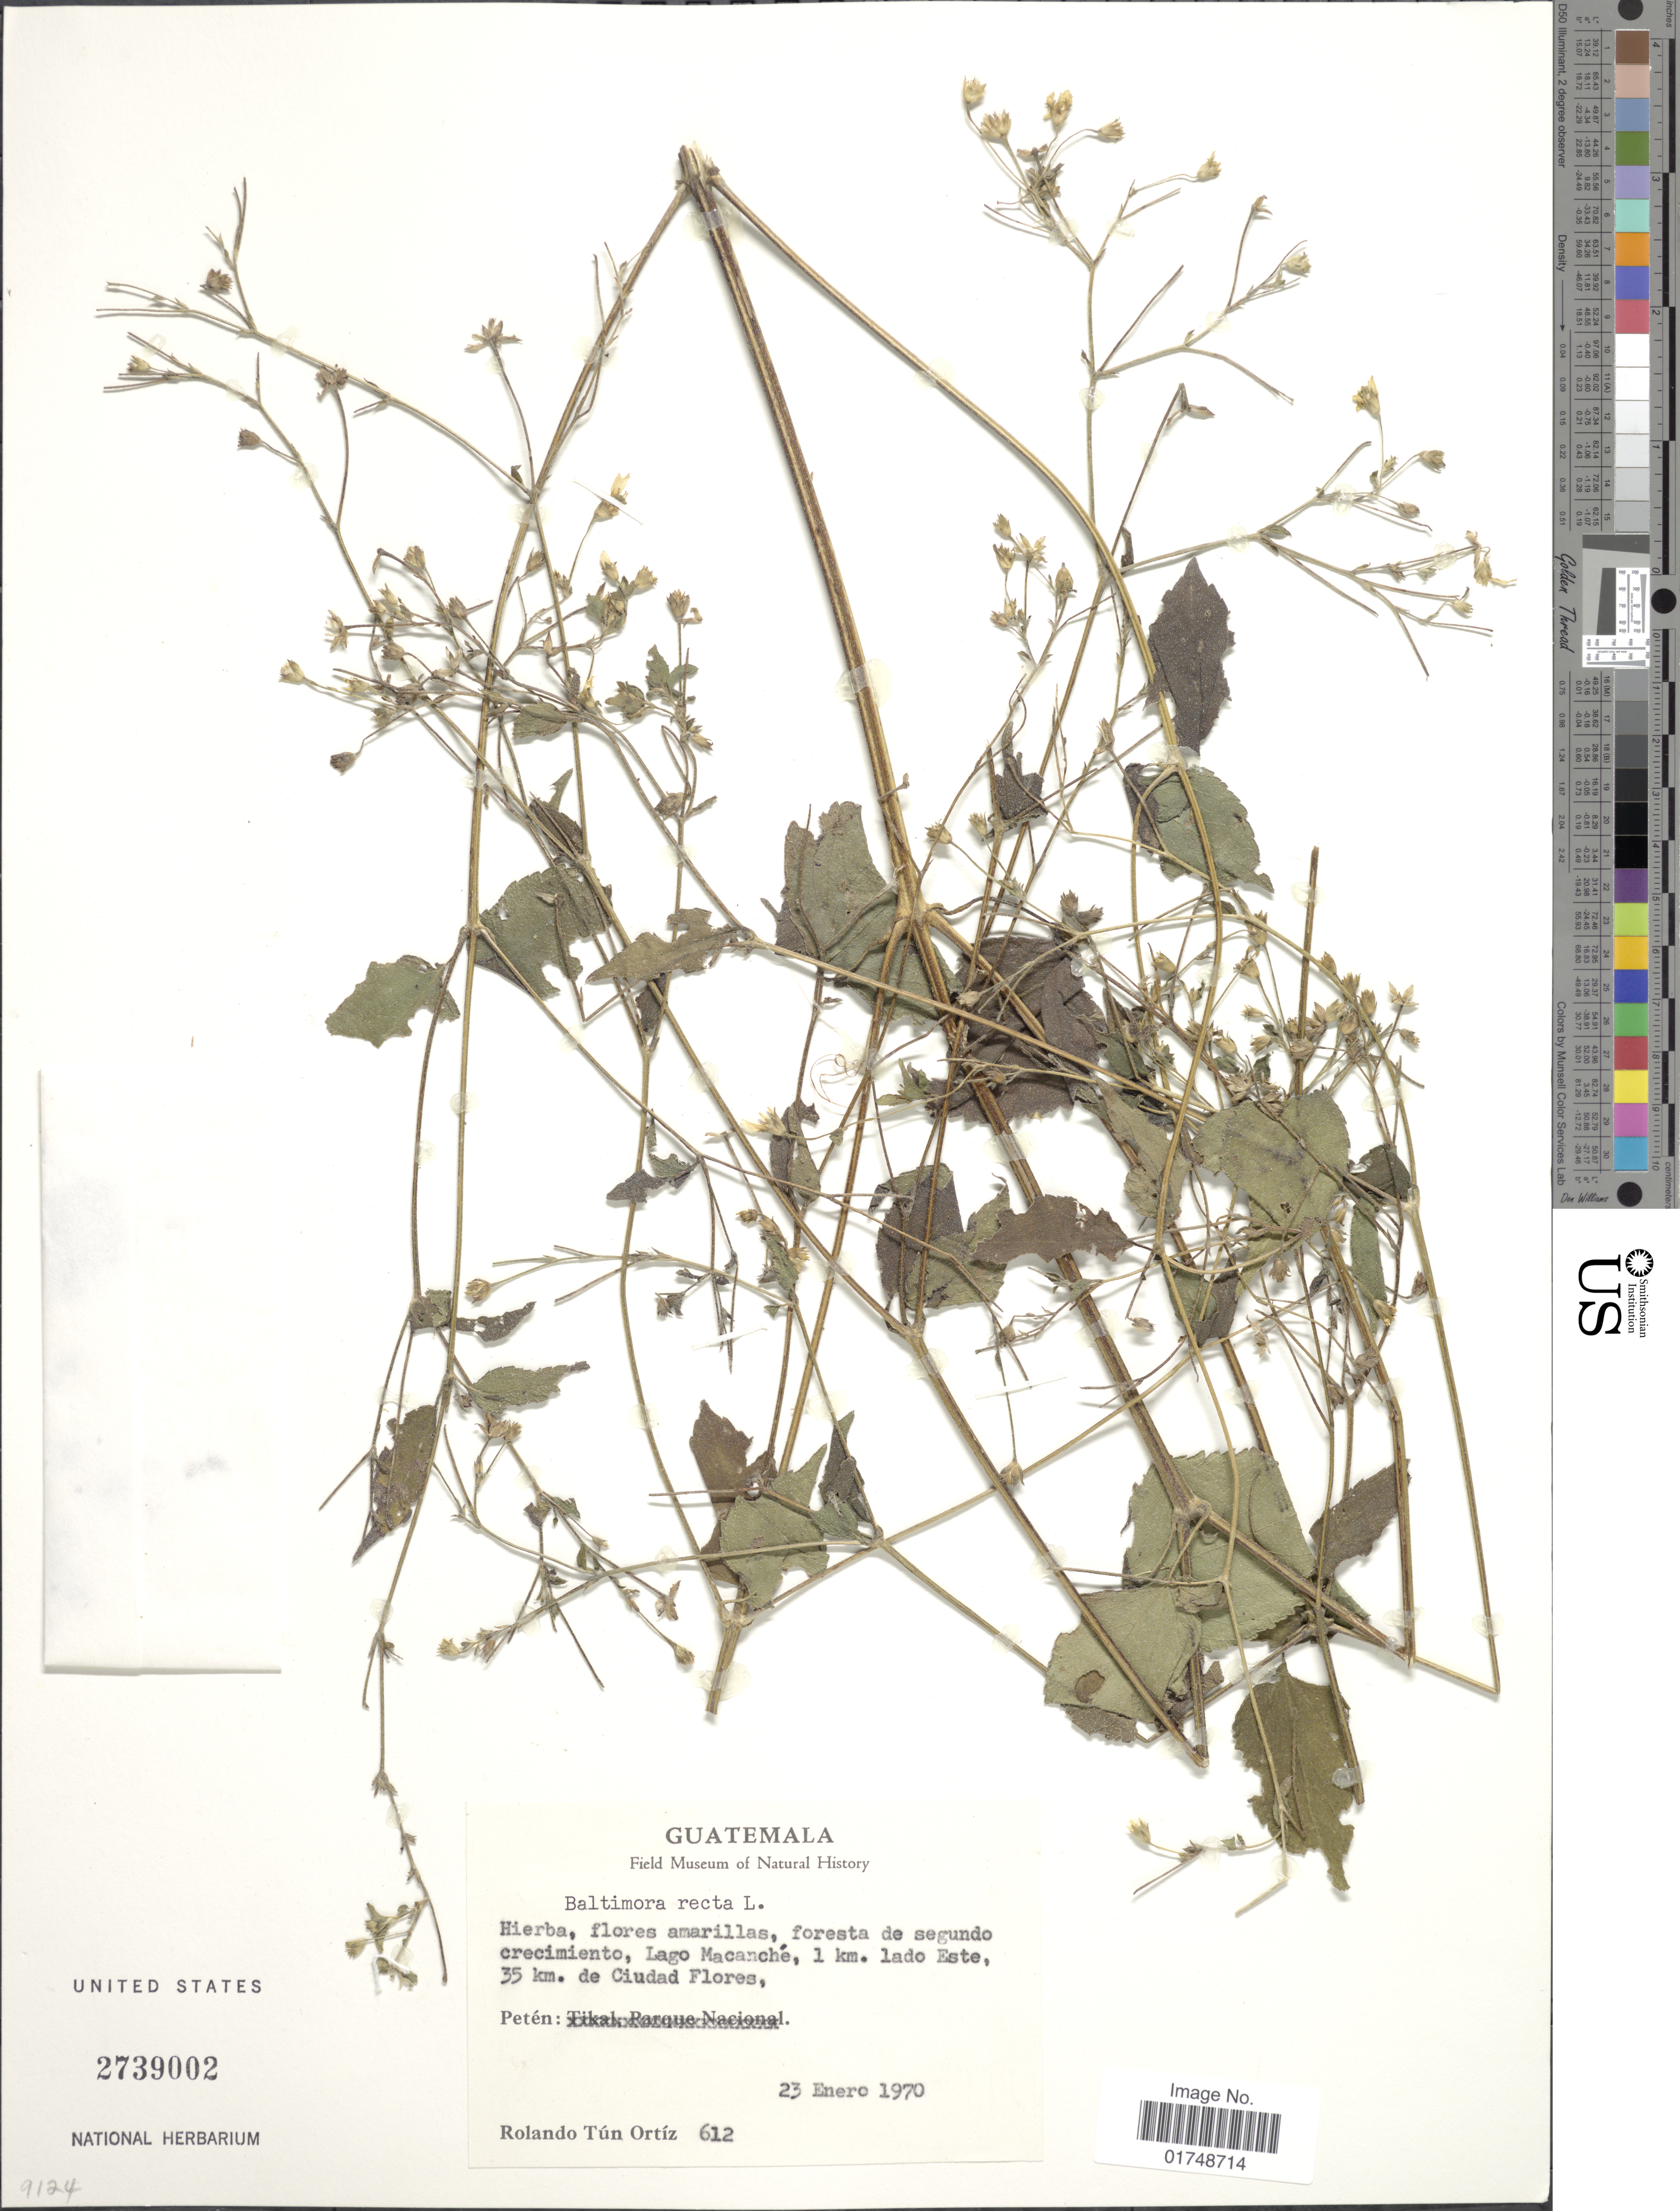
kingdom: Plantae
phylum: Tracheophyta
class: Magnoliopsida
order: Asterales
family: Asteraceae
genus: Baltimora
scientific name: Baltimora recta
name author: L.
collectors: R. T. Ortíz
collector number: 612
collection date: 1970-01-23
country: Guatemala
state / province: El Petén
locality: Lago Macanche, 1 km. lado Este, 35 km. de Ciudad Flores. Peten:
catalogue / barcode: US 2739002